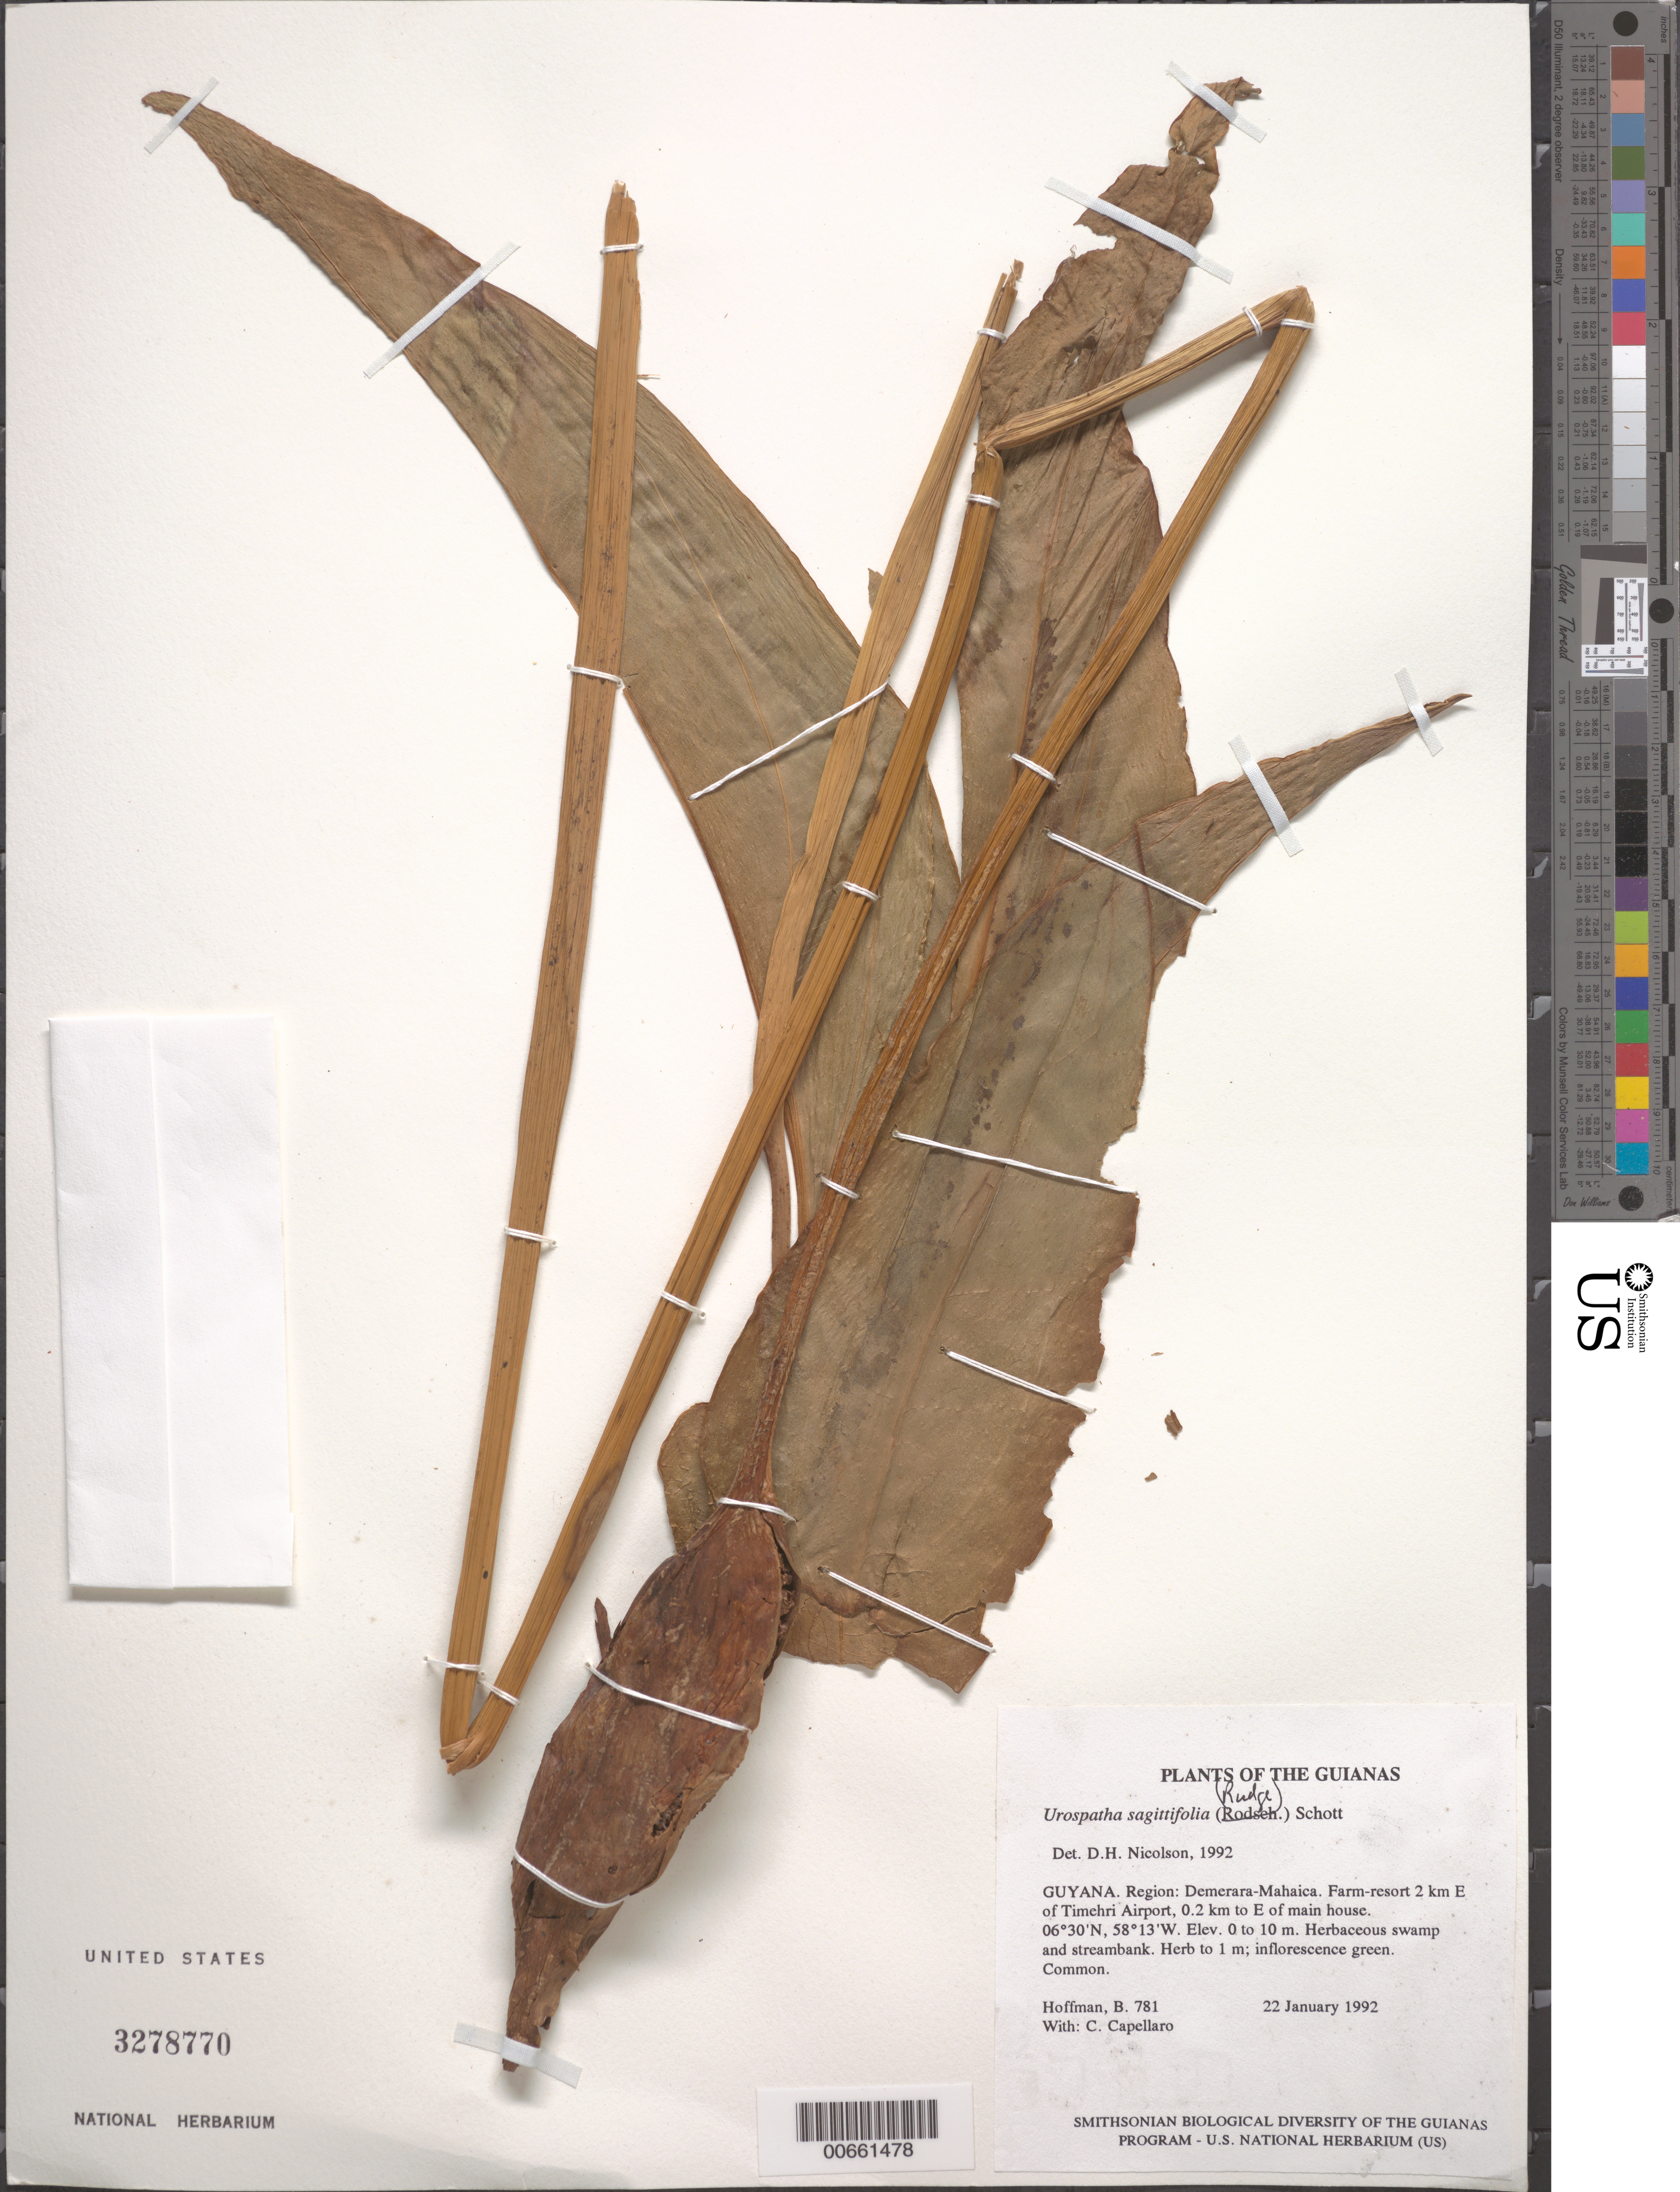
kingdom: Plantae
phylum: Tracheophyta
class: Liliopsida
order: Alismatales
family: Araceae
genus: Urospatha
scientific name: Urospatha sagittifolia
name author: (Rudge) Schott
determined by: Nicolson, Dan H.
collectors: B. Hoffman & C. Capellaro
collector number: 781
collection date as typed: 22 January 1992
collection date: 1992-01-22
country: Guyana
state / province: Demerara-Mahaica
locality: Farm-resort 2 km E of Timehri Airport, 0.2 km to E of main house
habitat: Herbaceous swamp and streambank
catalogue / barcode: US 3278770